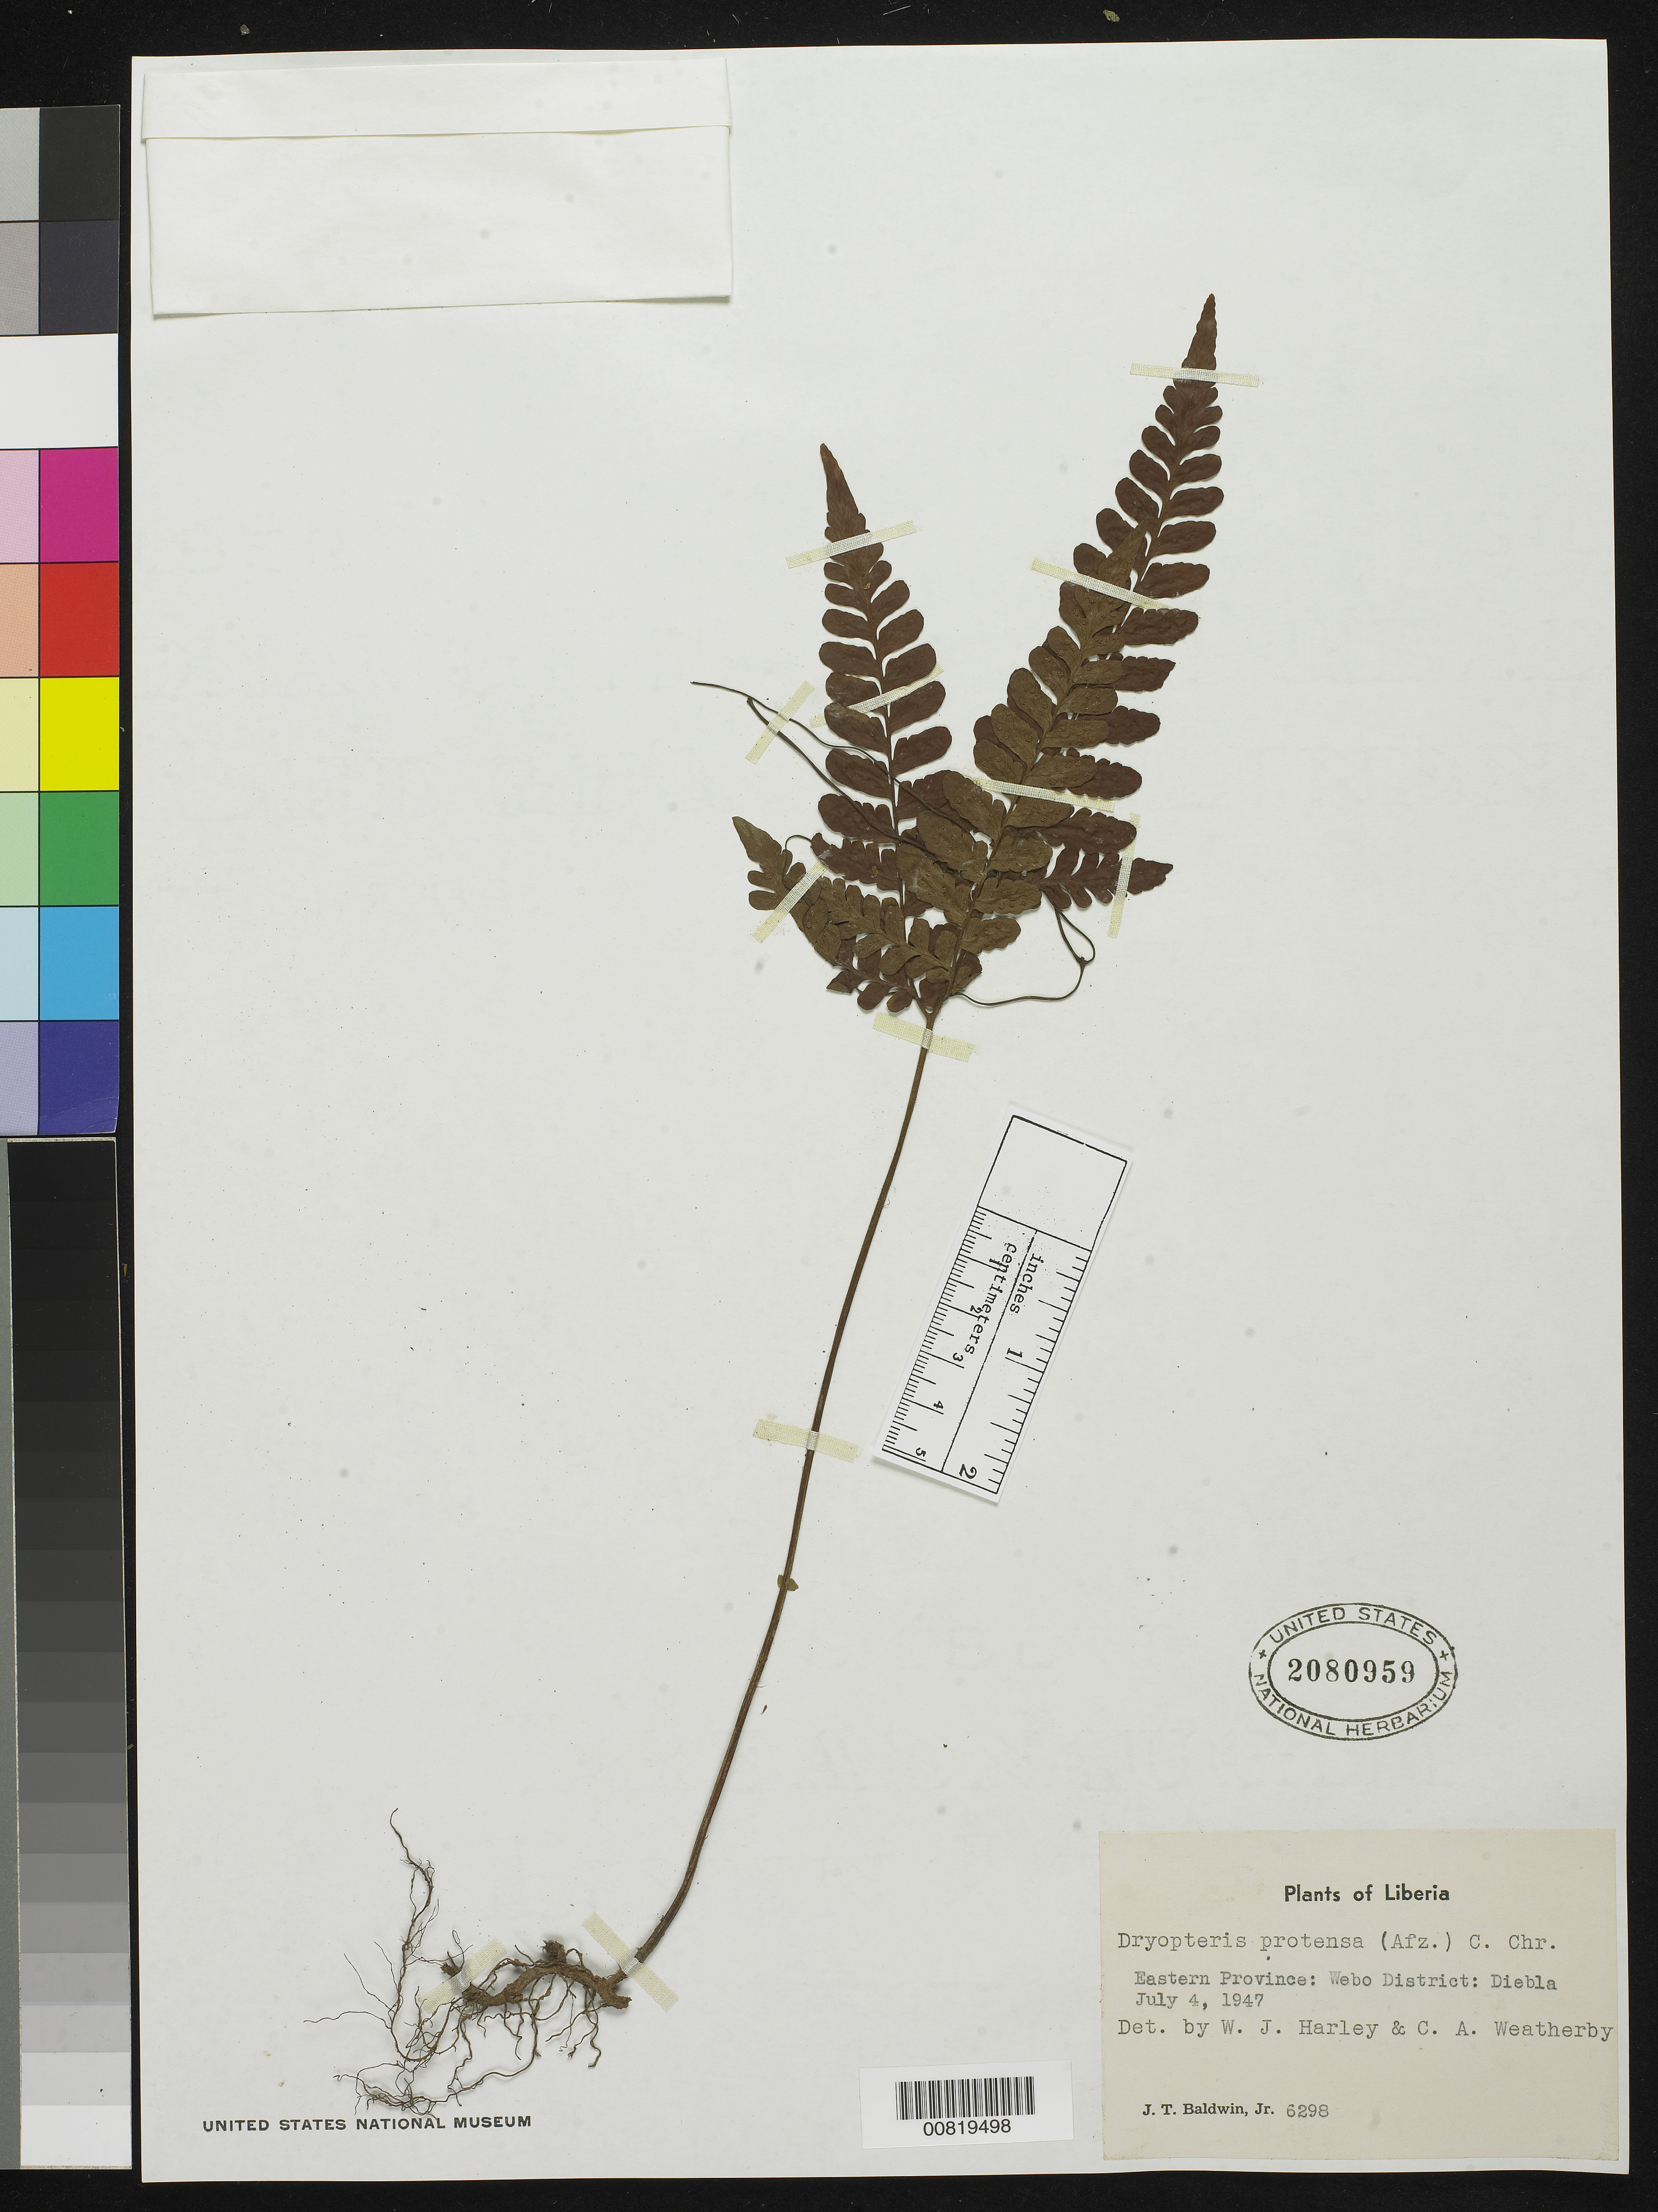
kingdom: Plantae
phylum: Tracheophyta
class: Polypodiopsida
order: Polypodiales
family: Tectariaceae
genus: Triplophyllum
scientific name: Triplophyllum protensum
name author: (Sw.) Holttum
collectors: J. T. Baldwin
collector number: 6298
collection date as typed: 4 Jul 1947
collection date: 1947-07-04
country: Liberia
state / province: River Gee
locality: Eastern Province: Webo District, Diebla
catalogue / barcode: US 2080959